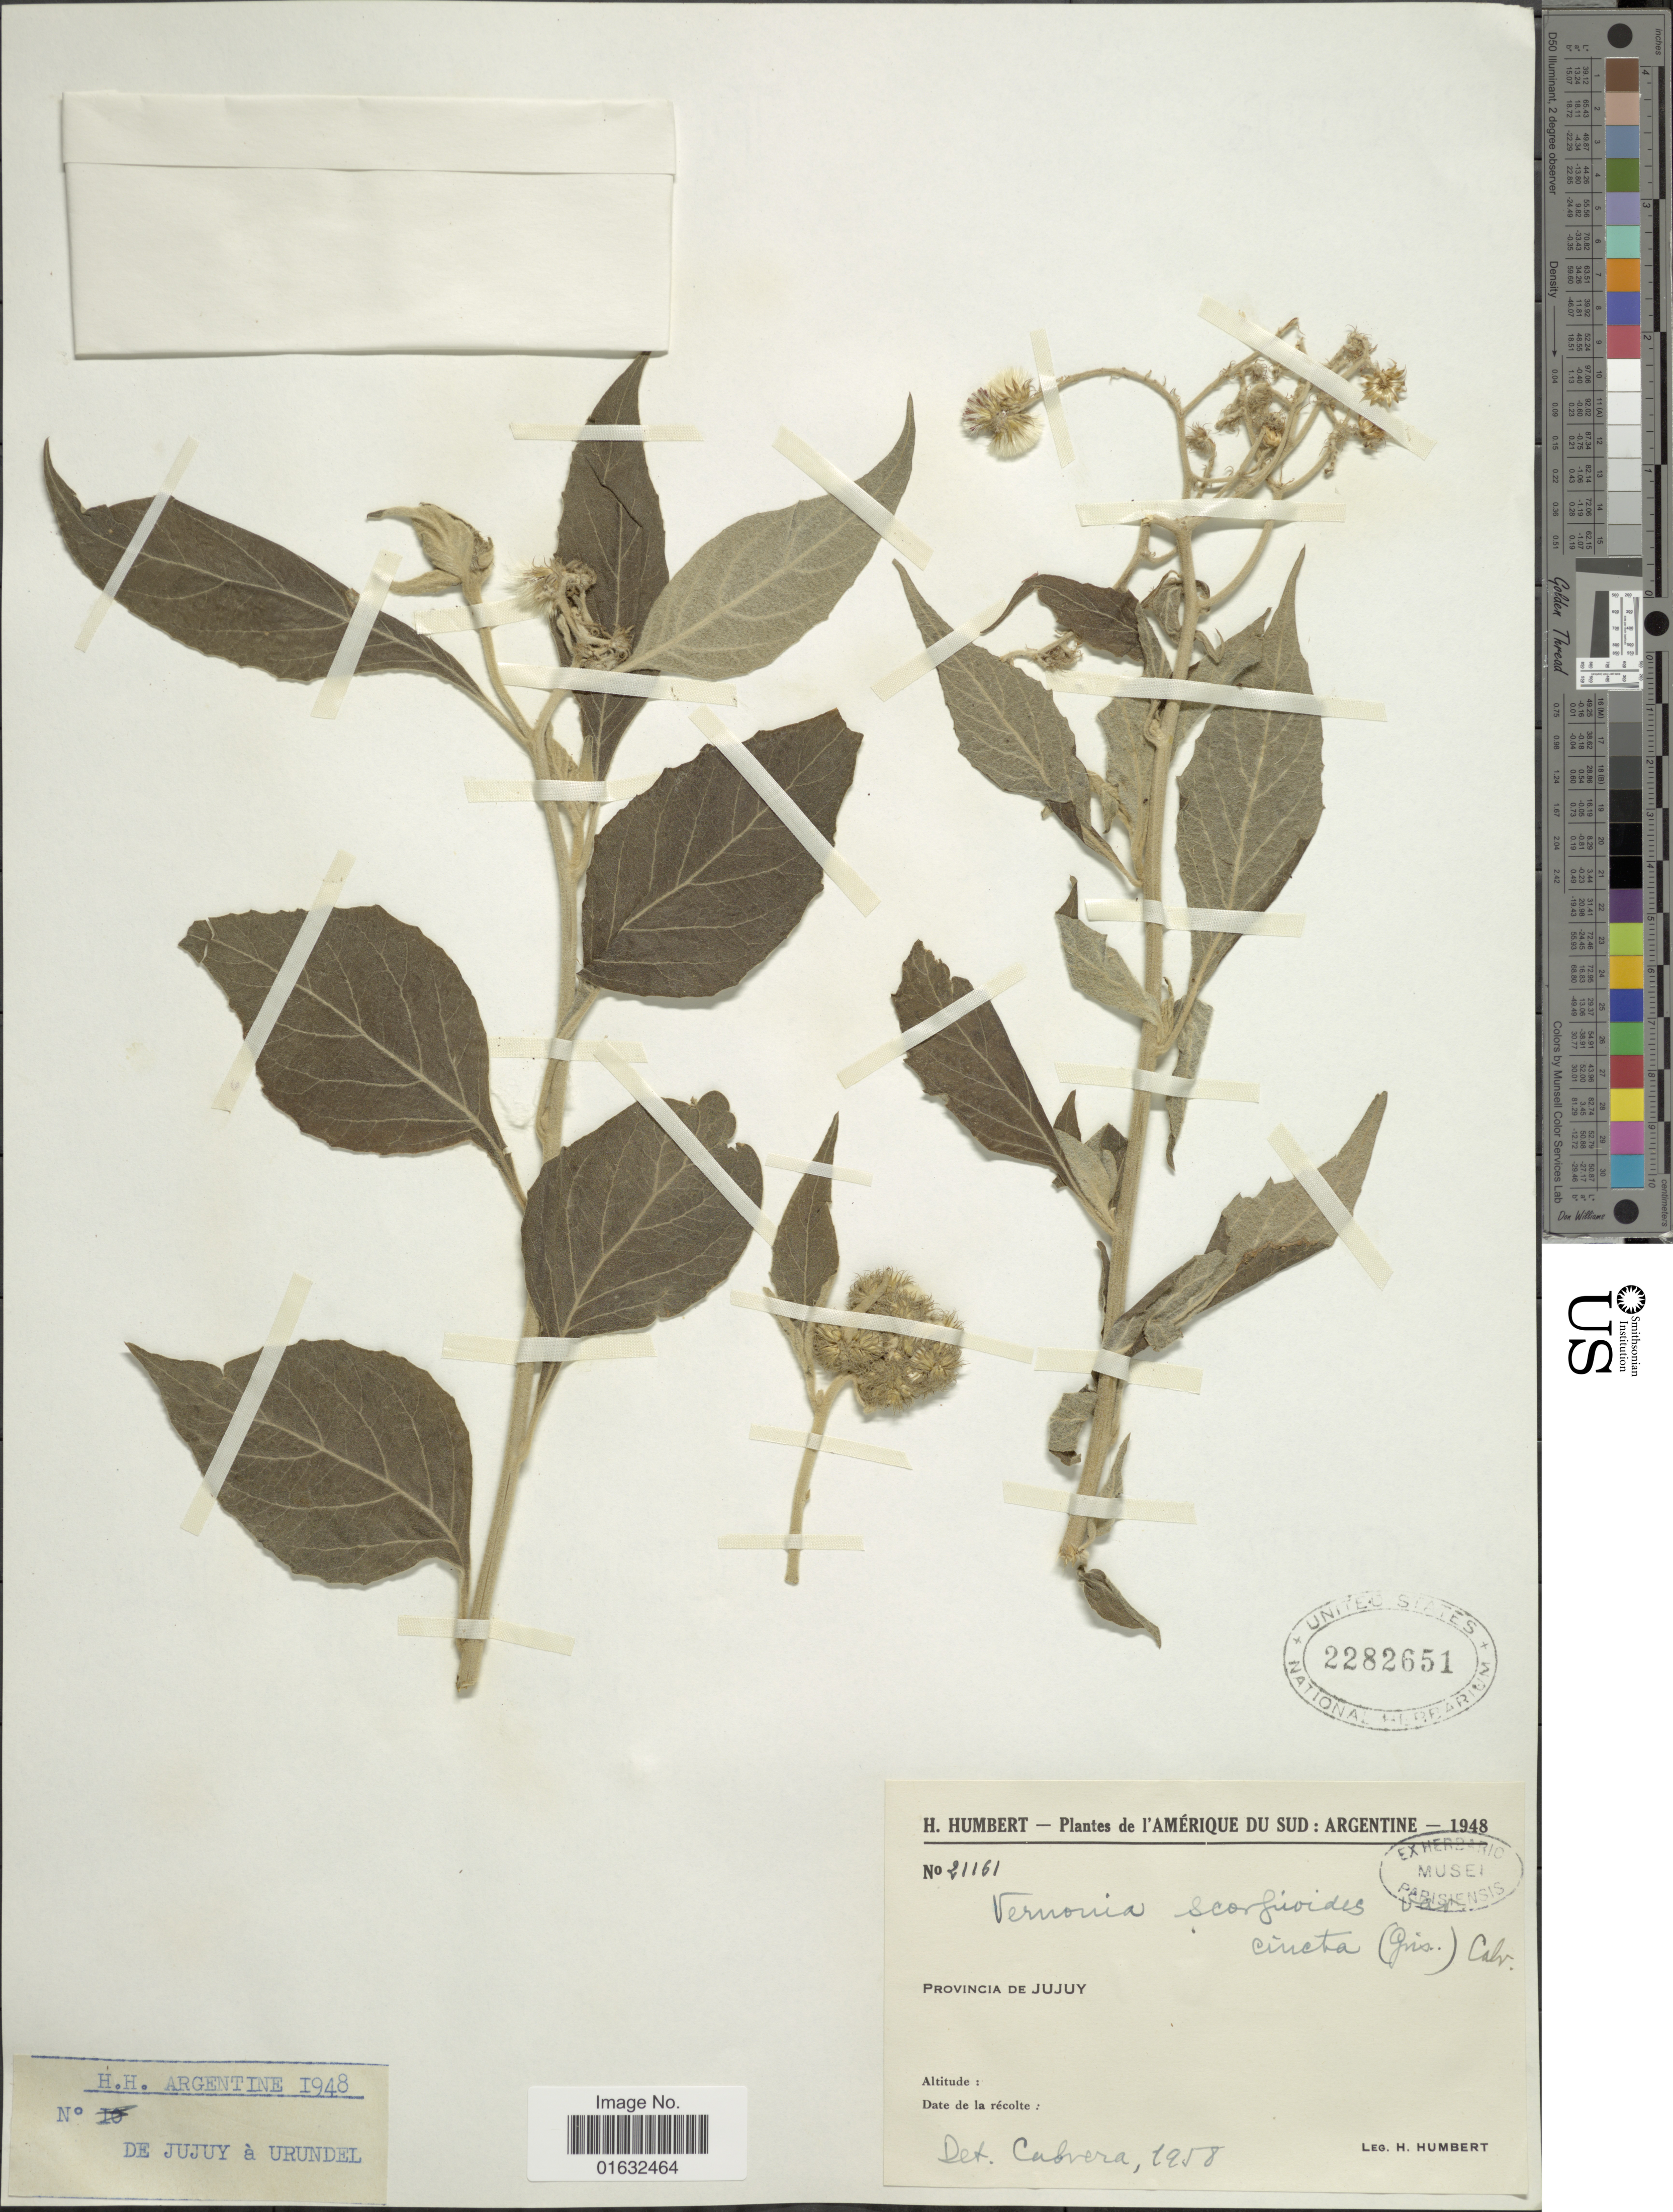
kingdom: Plantae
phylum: Tracheophyta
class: Magnoliopsida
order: Asterales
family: Asteraceae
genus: Cyrtocymura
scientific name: Cyrtocymura cincta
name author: (Griseb.) H. Rob.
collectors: H. Humbert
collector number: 21161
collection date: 1948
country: Argentina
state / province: Jujuy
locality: L' Amerique du Sud, de Jujuy á Urundel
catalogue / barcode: US 2282651